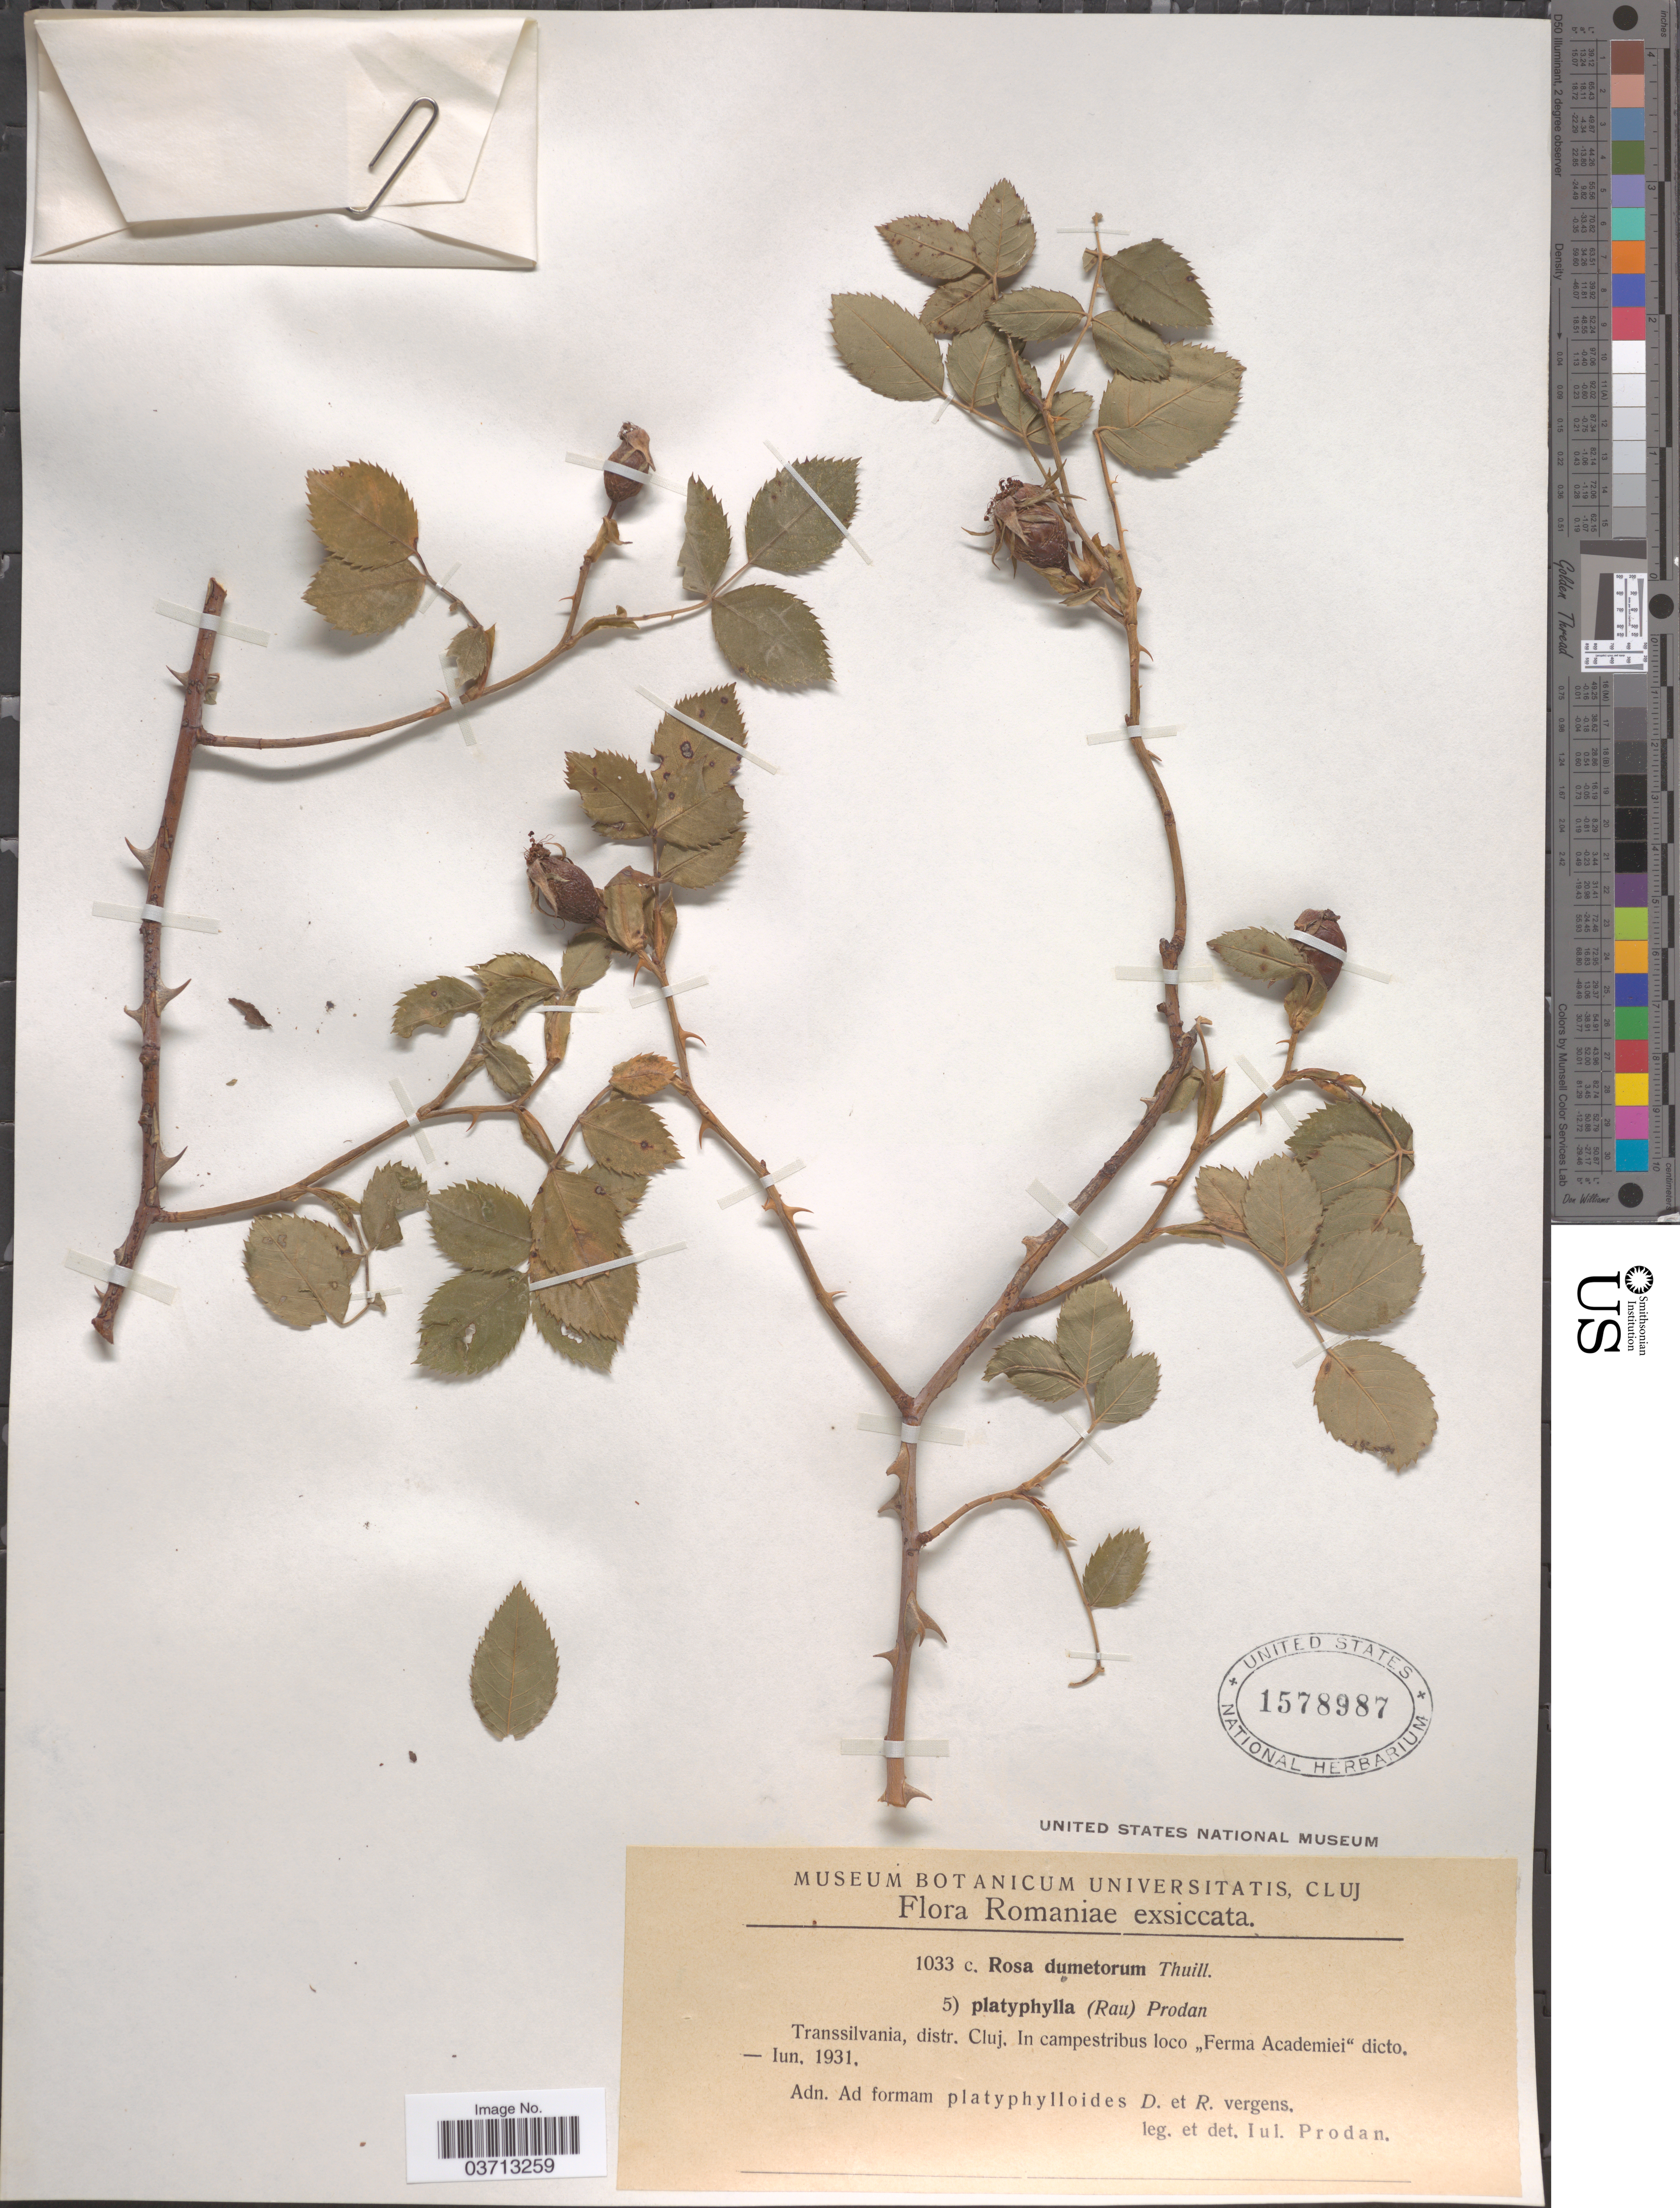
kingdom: Plantae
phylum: Tracheophyta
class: Magnoliopsida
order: Rosales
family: Rosaceae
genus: Rosa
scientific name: Rosa dumetorum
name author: Lange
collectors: J. Prodan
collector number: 1033 c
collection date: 1931-06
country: Romania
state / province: Cluj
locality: Transsilvania, distr. Cluj. In campestribus loco "Ferma Academiei" dicto.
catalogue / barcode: US 1578987